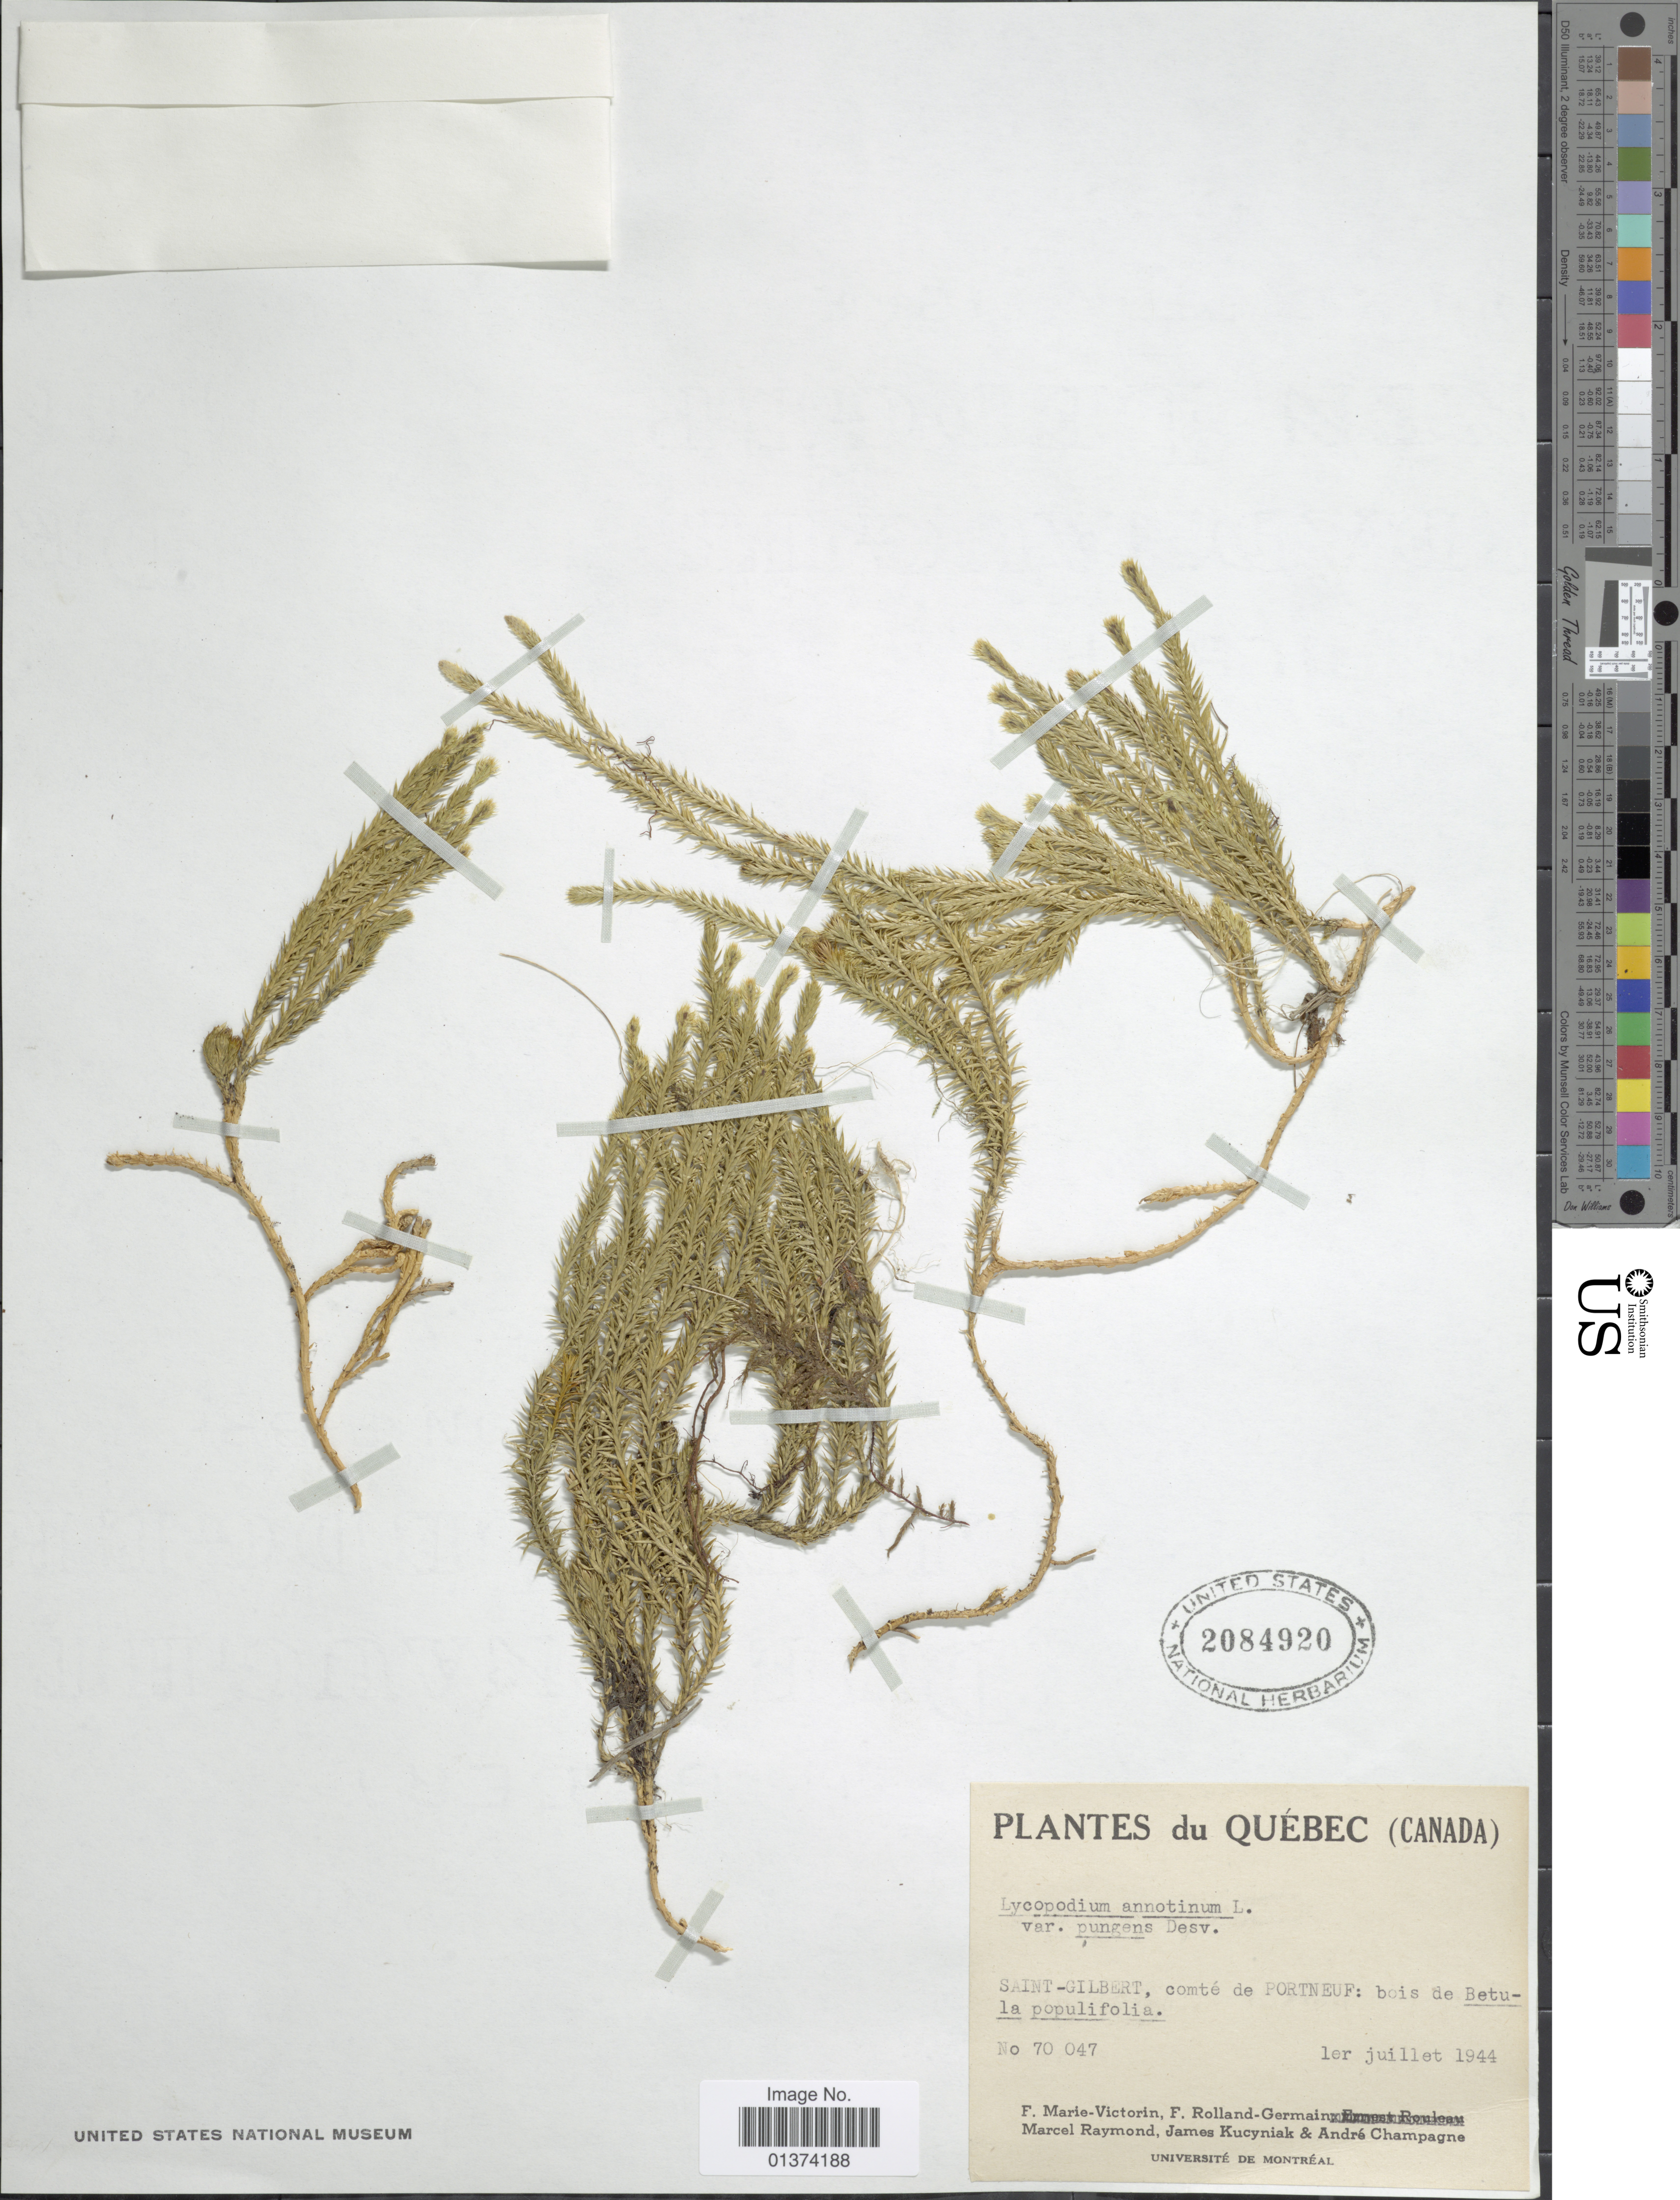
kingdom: Plantae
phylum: Tracheophyta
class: Lycopodiopsida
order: Lycopodiales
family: Lycopodiaceae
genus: Spinulum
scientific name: Spinulum annotinum subsp. annotinum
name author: (L.) A. Haines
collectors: Fr. Marie-Victorin, Rolland-Germain, M. Raymond, J. Kucyniak & A. Champagne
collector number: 70047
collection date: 1944-07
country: Canada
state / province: Quebec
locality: Saint-Gilbert, comté de Portneuf: bois de Betula populifoila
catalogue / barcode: US 2084920